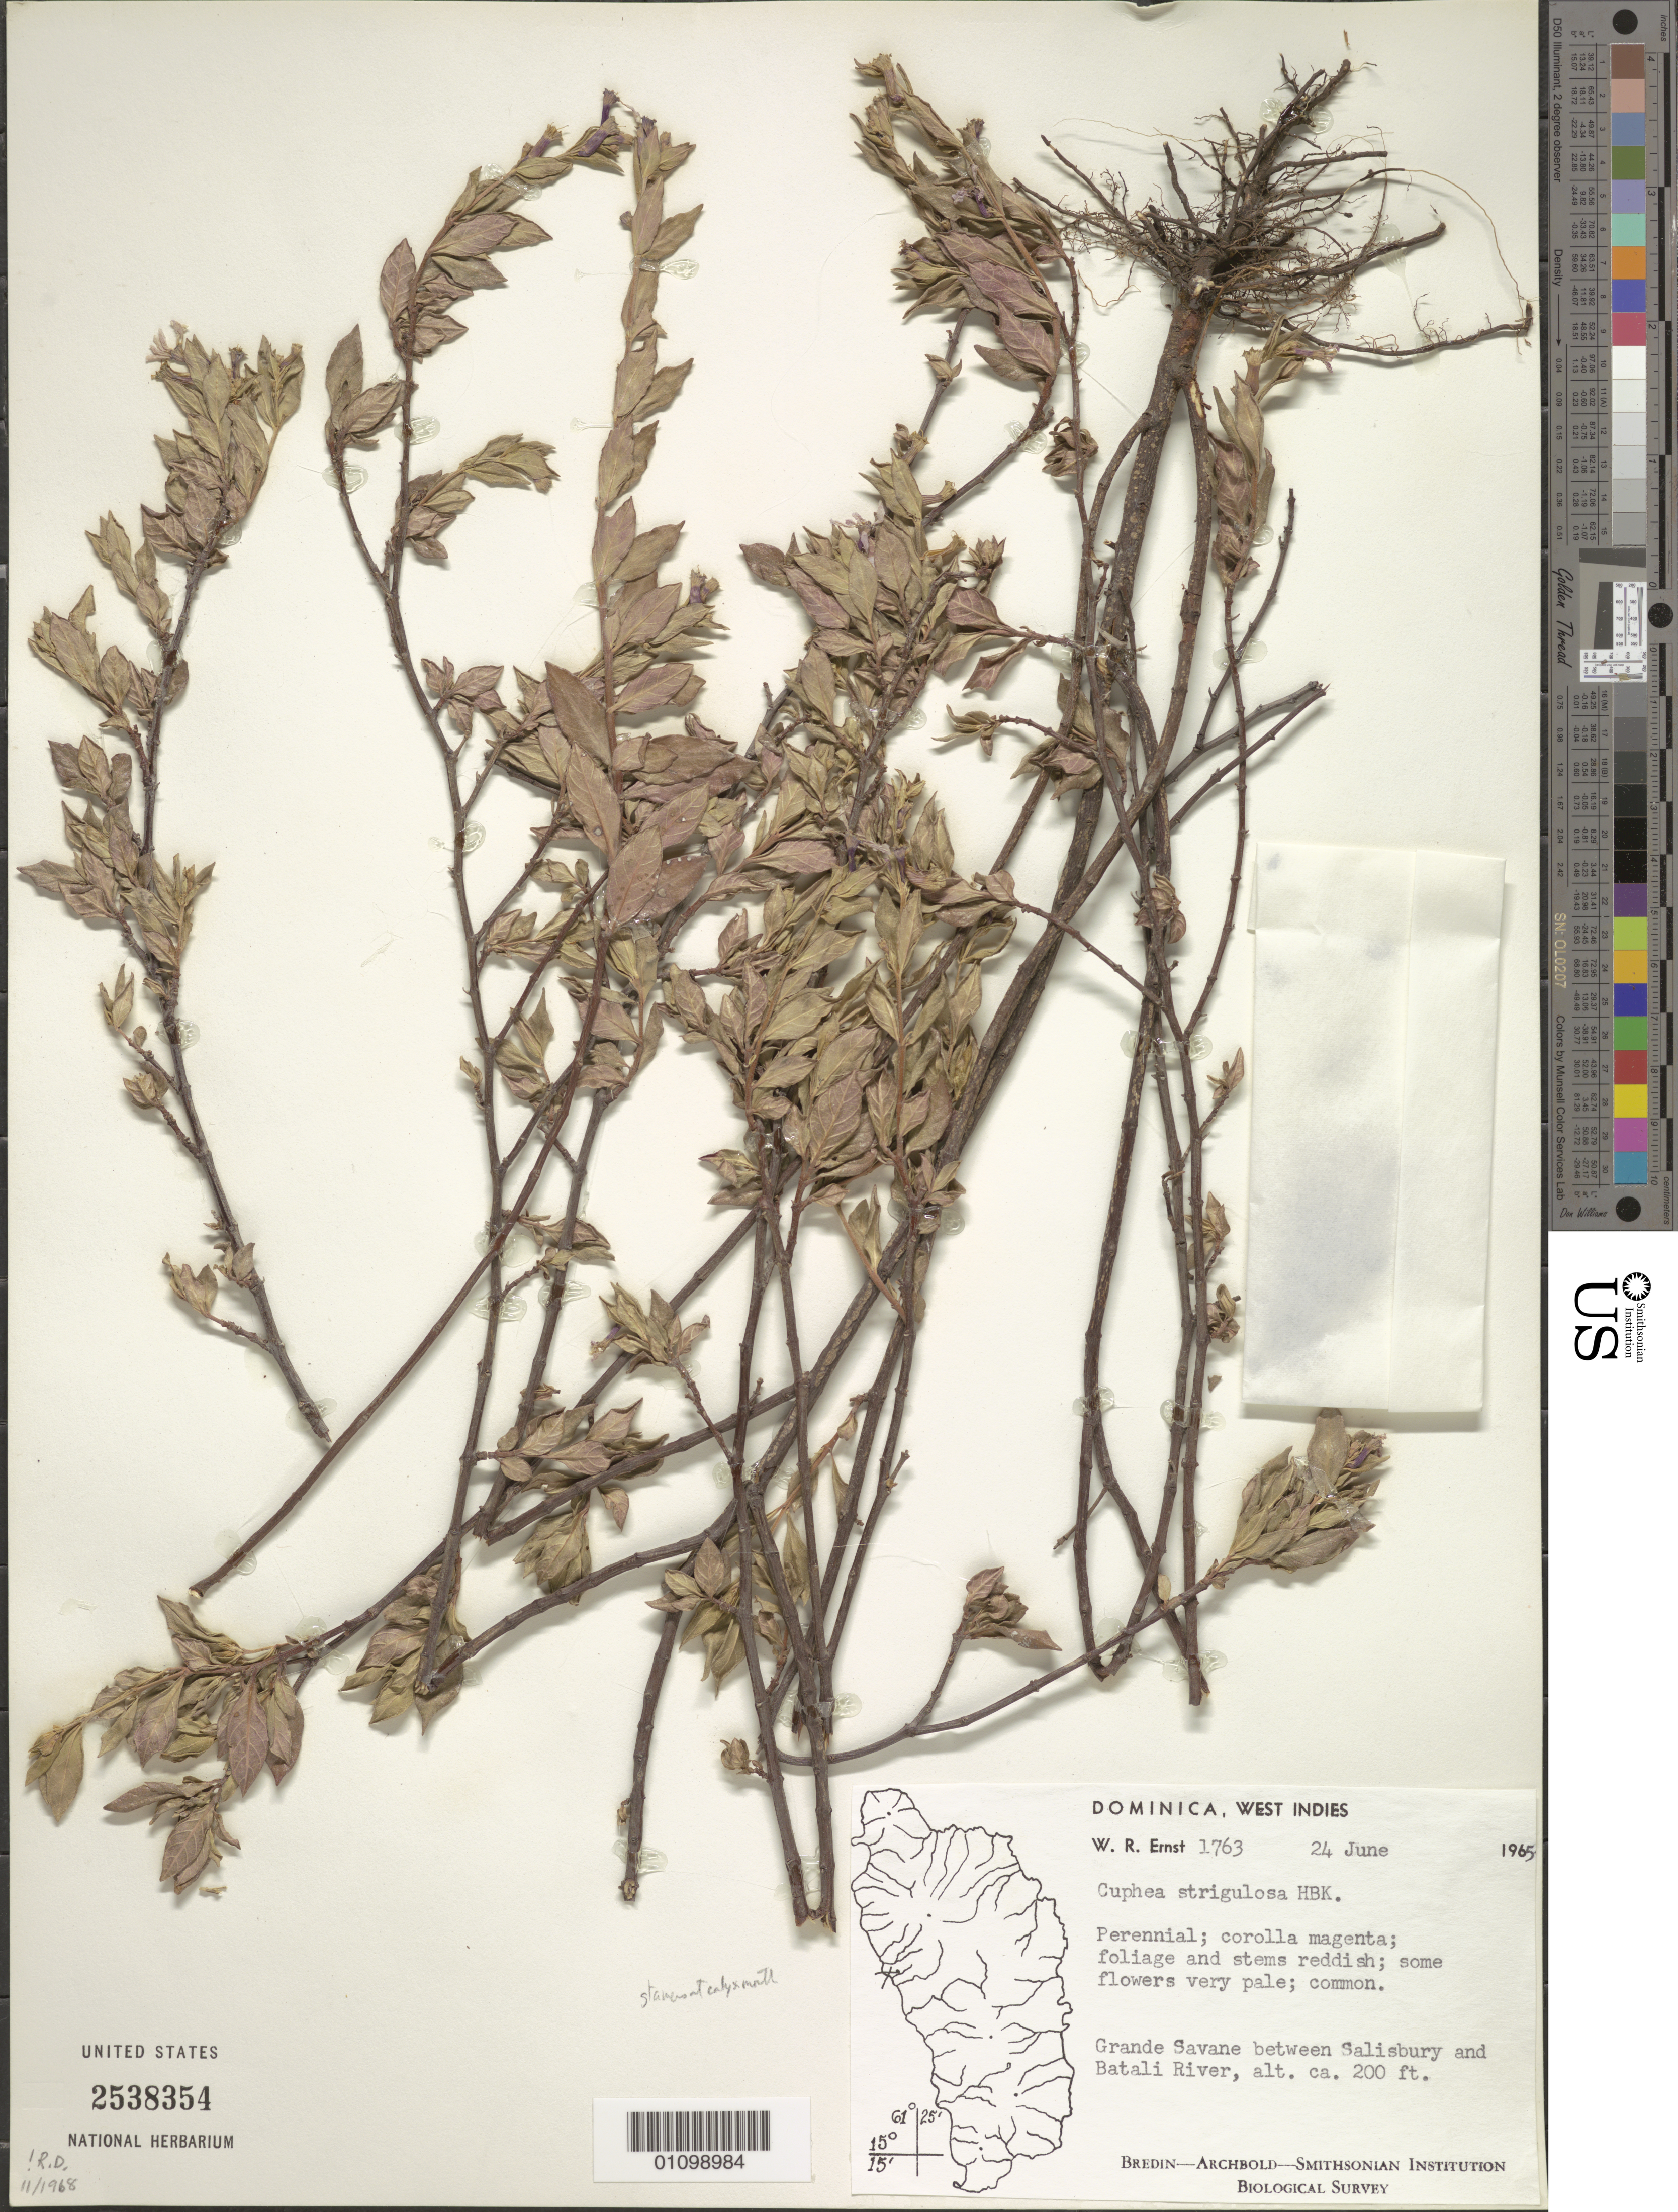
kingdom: Plantae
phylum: Tracheophyta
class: Magnoliopsida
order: Myrtales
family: Lythraceae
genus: Cuphea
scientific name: Cuphea strigulosa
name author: Kunth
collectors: W. R. Ernst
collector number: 1763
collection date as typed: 24 Jun 1965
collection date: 1965-06-24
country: Dominica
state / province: St. Joseph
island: Dominica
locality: Grande Savane between Salisbury and Batali River.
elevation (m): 61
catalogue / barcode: US 2538354